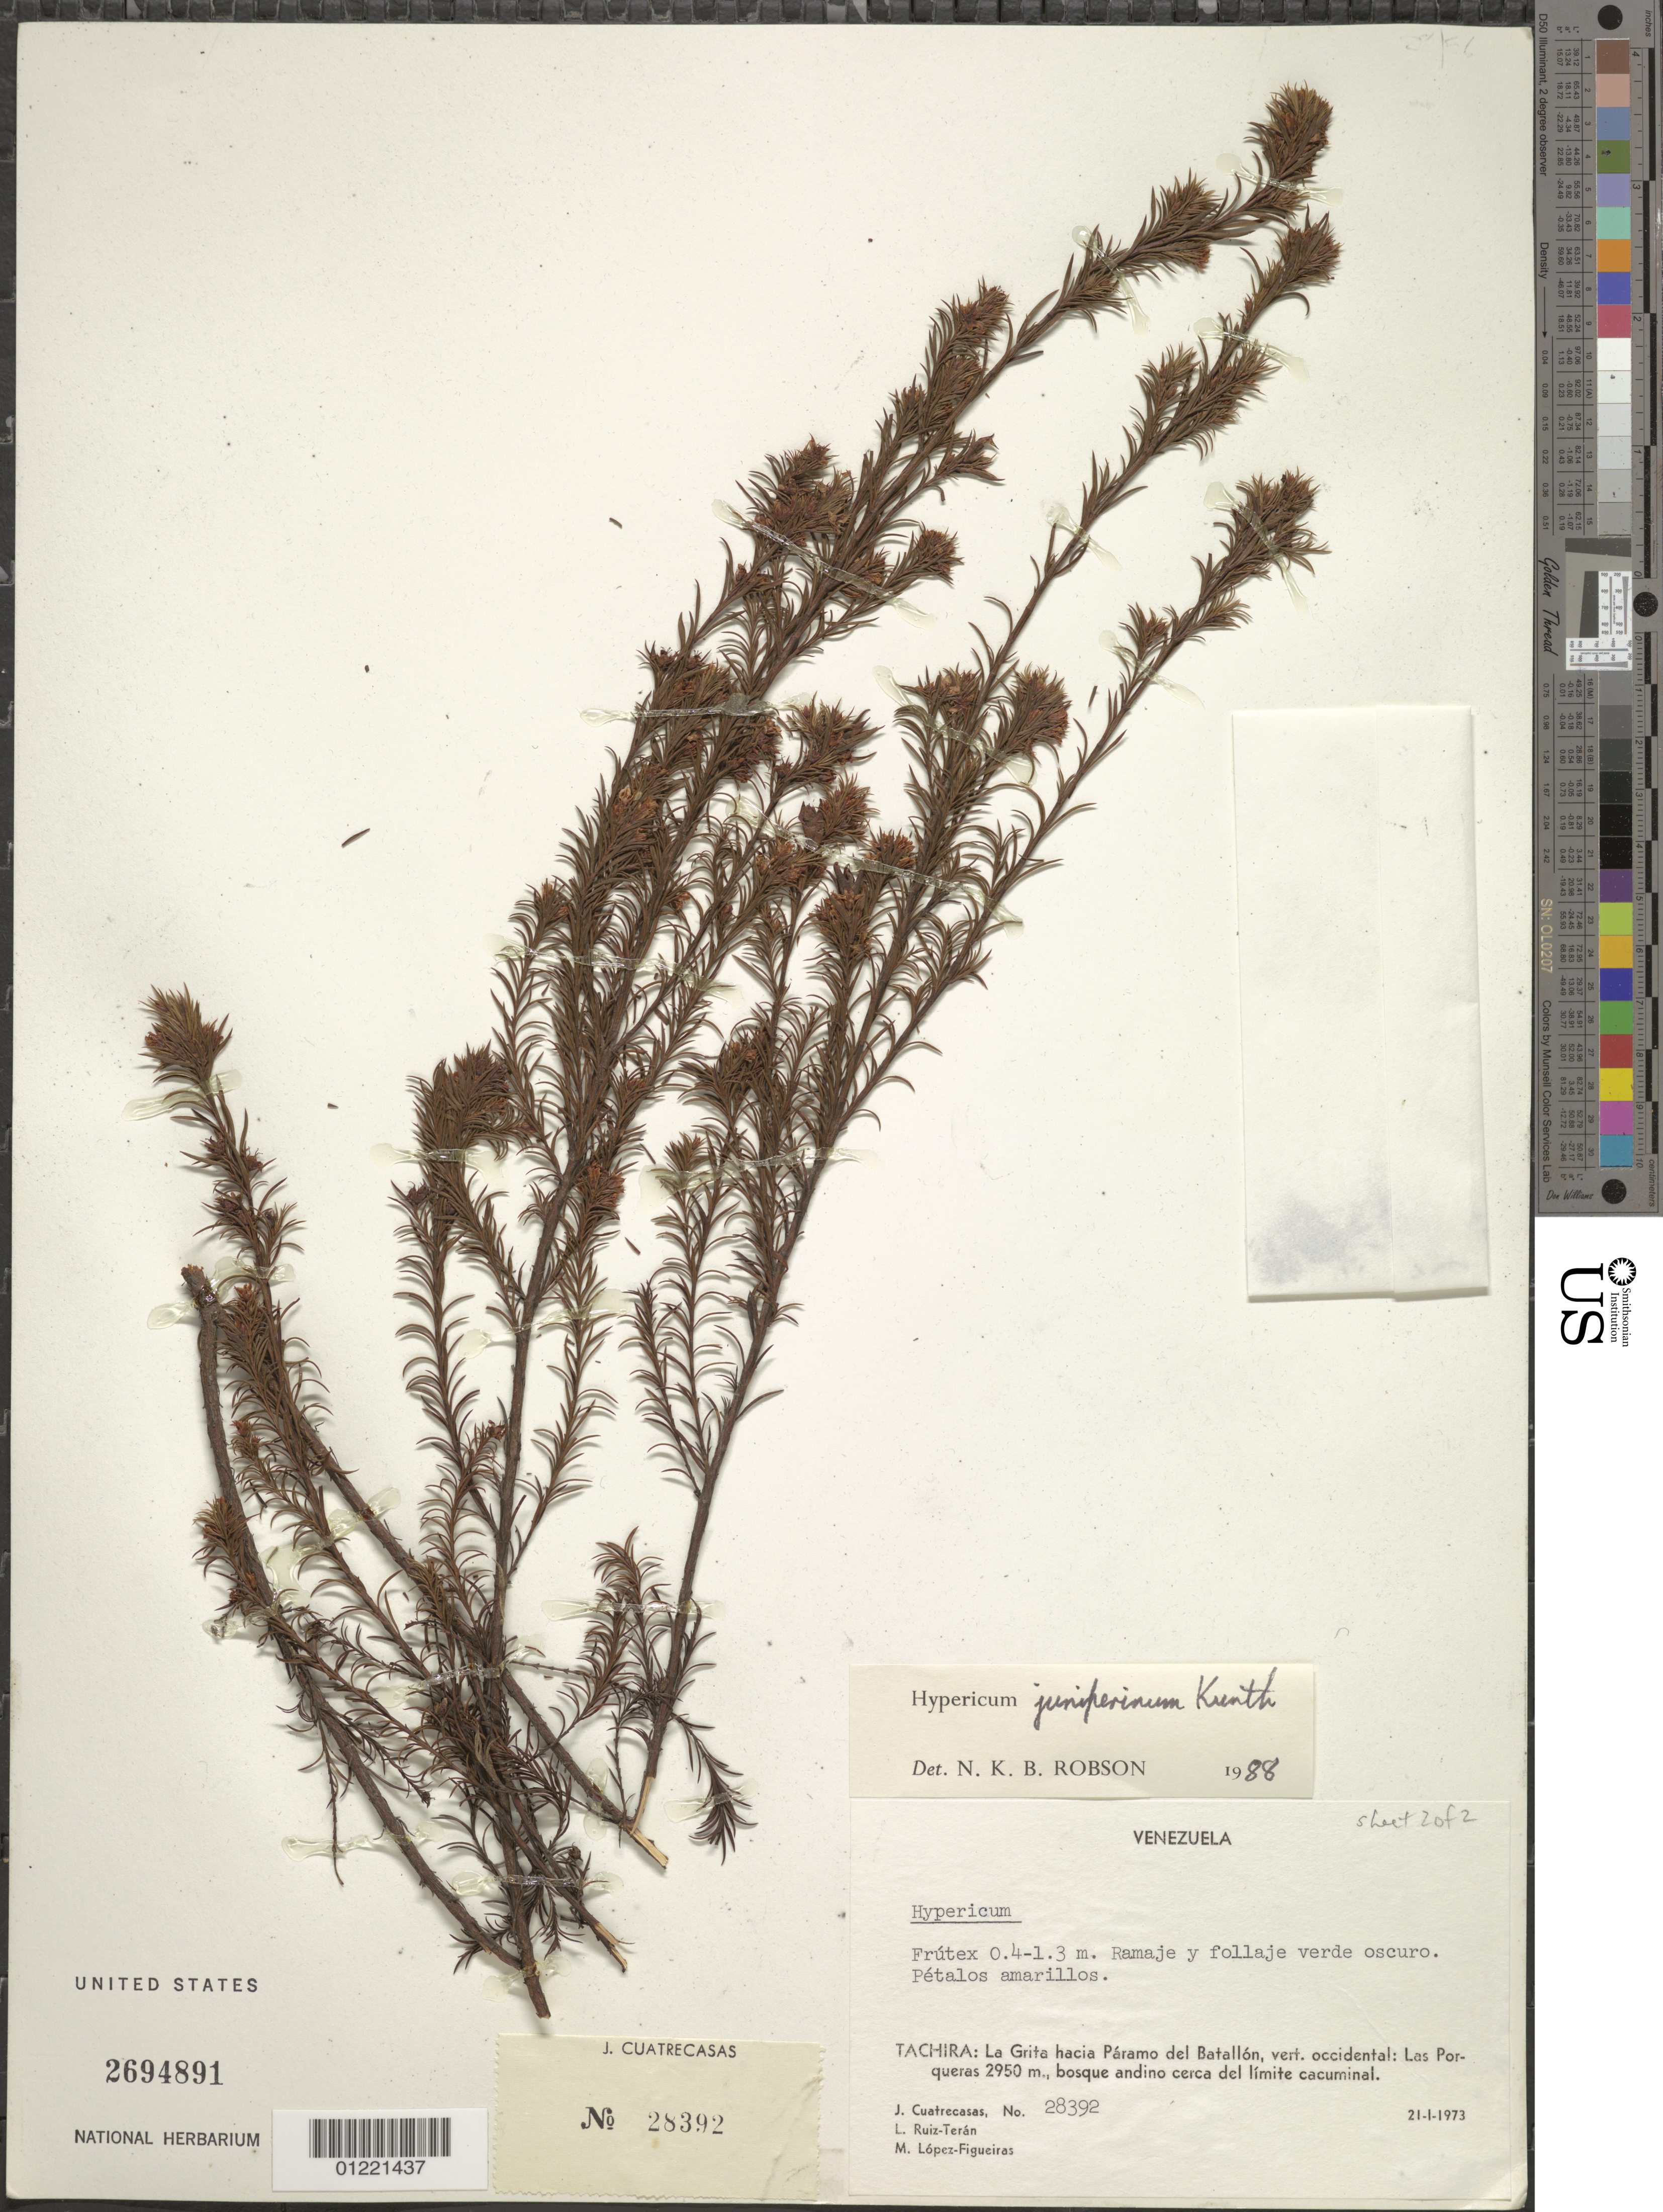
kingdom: Plantae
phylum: Tracheophyta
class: Magnoliopsida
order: Malpighiales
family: Hypericaceae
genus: Hypericum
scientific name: Hypericum juniperinum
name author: Kunth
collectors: J. Cuatrecasas, L. E. Ruíz-Terán & M. López Figueiras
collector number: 28392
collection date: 1973-01-21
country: Venezuela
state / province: Tachira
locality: La Grita hacia Paramo del Batallon, vert. occidental: Las Porqueras 2950 m., bosque andino cerca del limite cacuminal.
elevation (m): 2950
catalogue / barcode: US 2694891